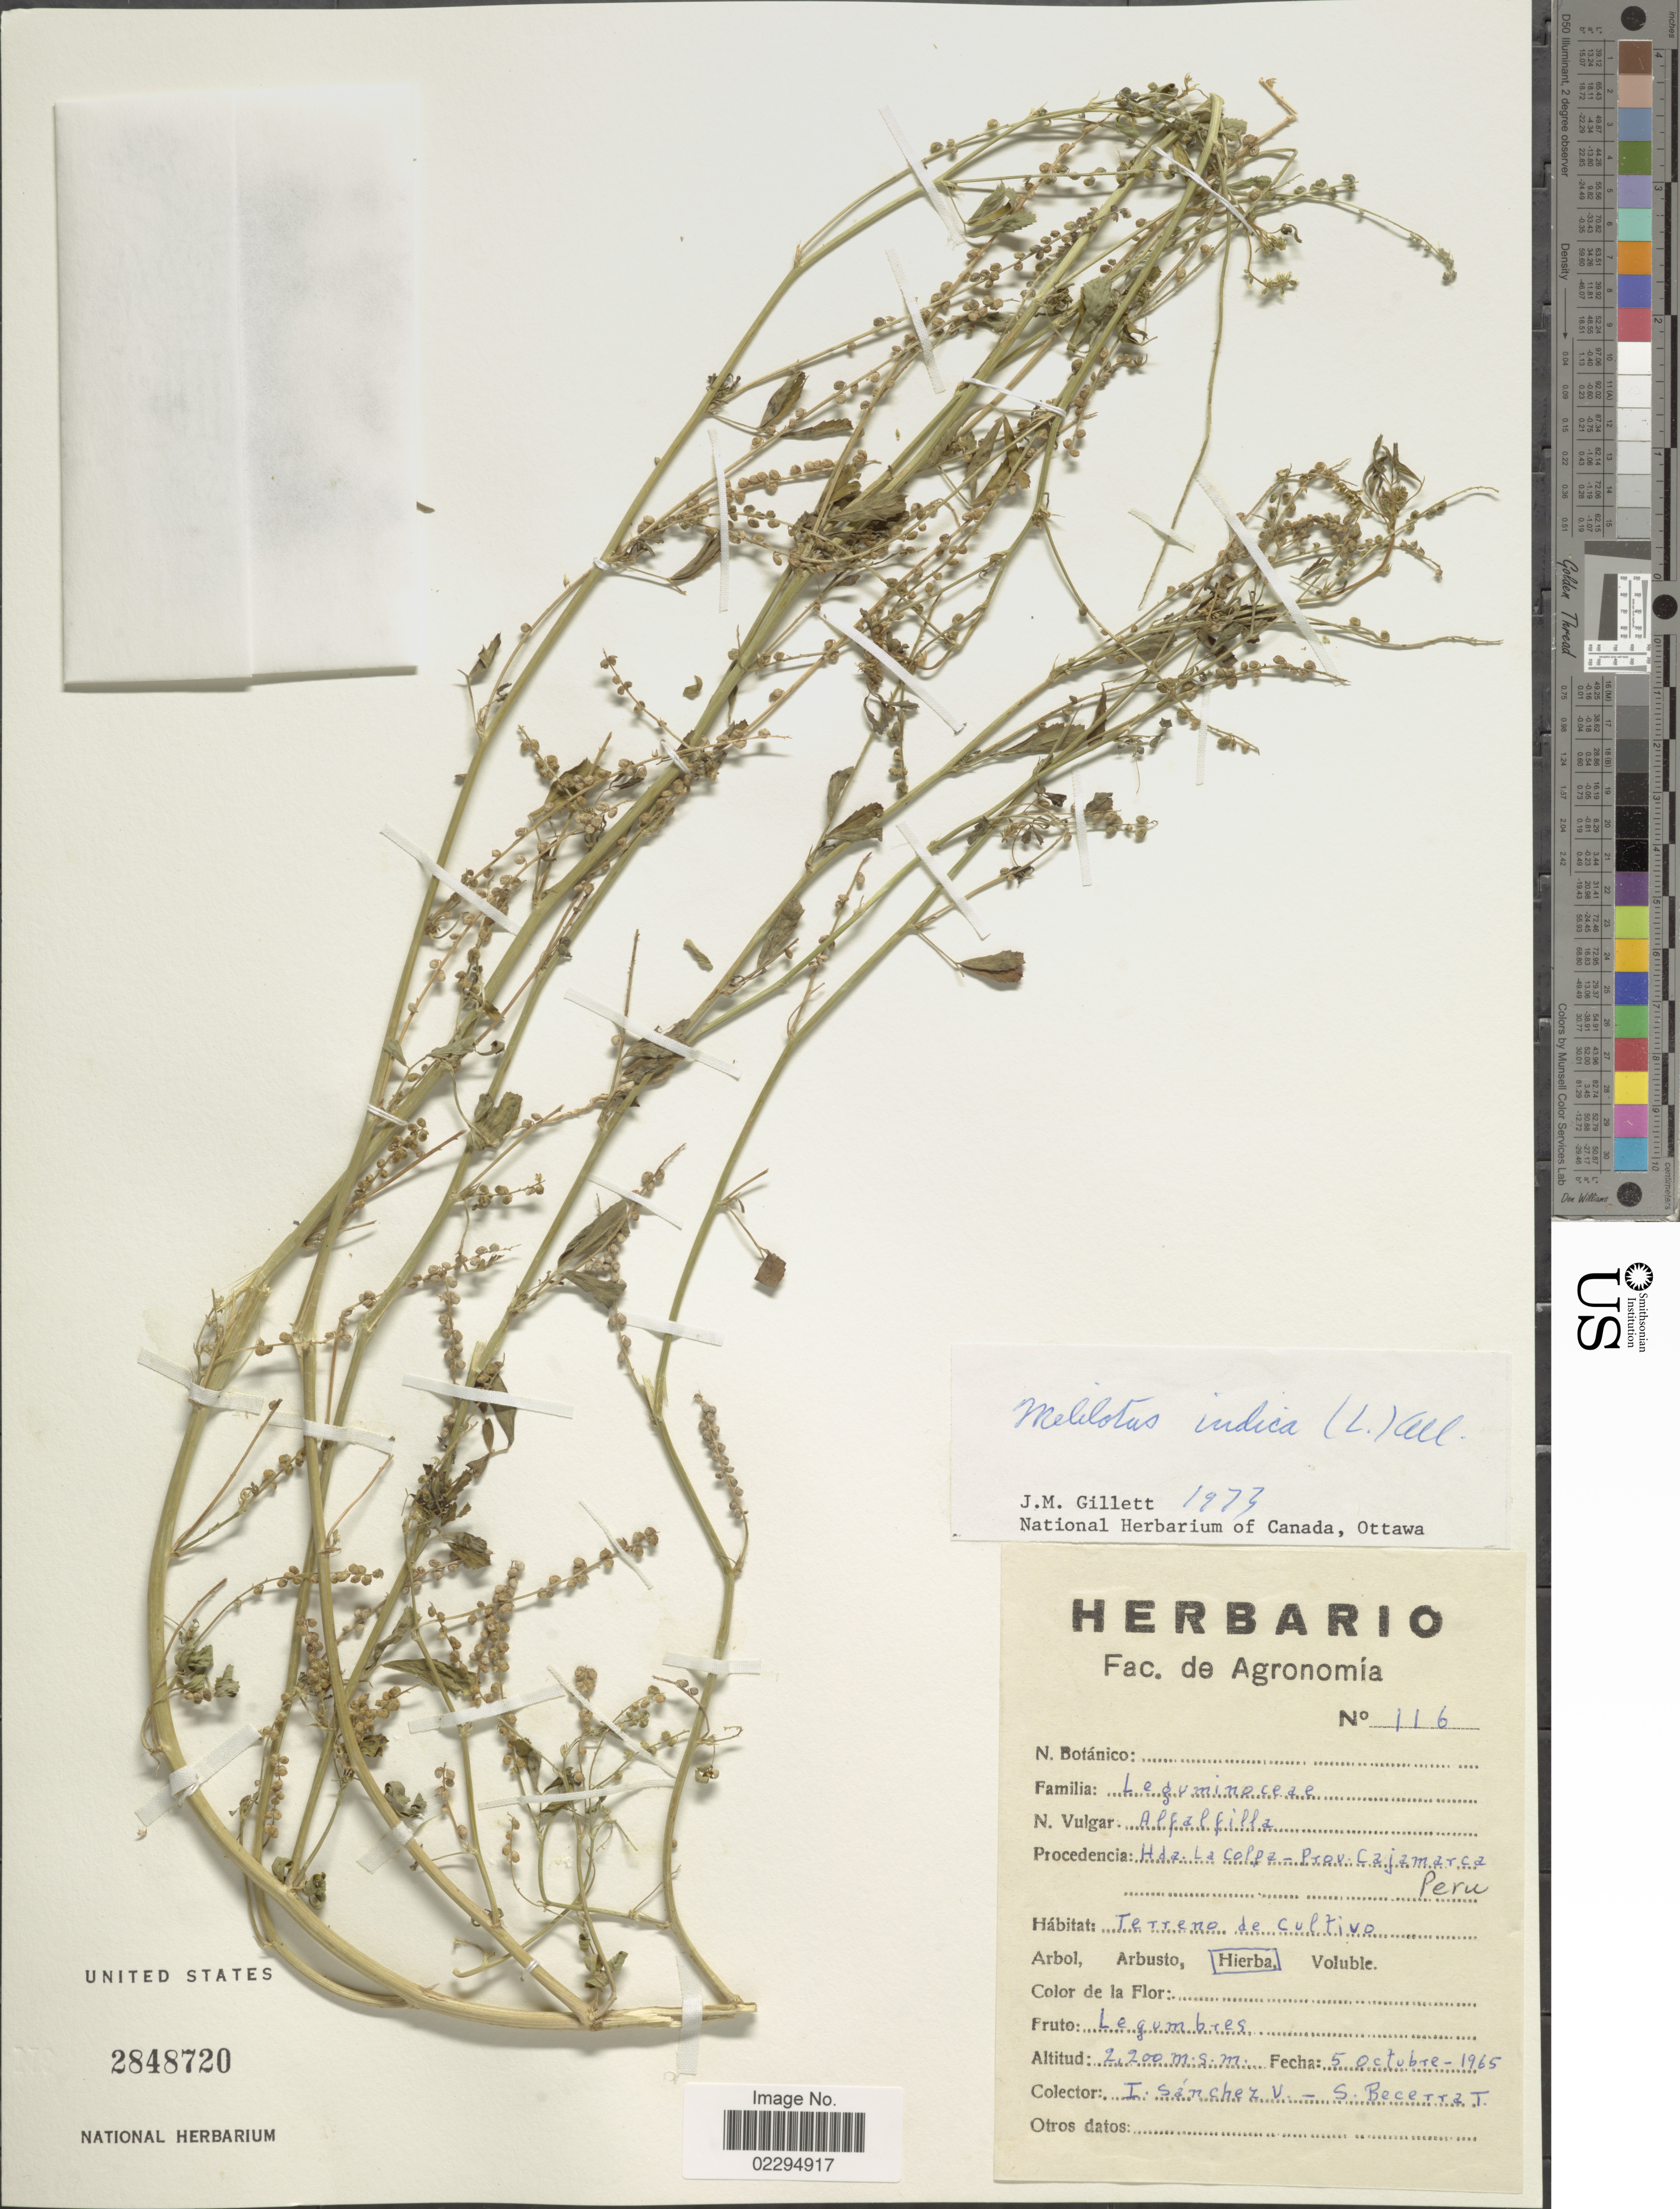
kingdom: Plantae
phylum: Tracheophyta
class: Magnoliopsida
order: Fabales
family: Fabaceae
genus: Melilotus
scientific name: Melilotus indicus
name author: (L.) All.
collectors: I. Sánchez Vega & S. Becerra T.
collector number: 116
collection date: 1965-10-05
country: Peru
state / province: Cajamarca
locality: Hda. La Coffa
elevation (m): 2200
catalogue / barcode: US 2848720